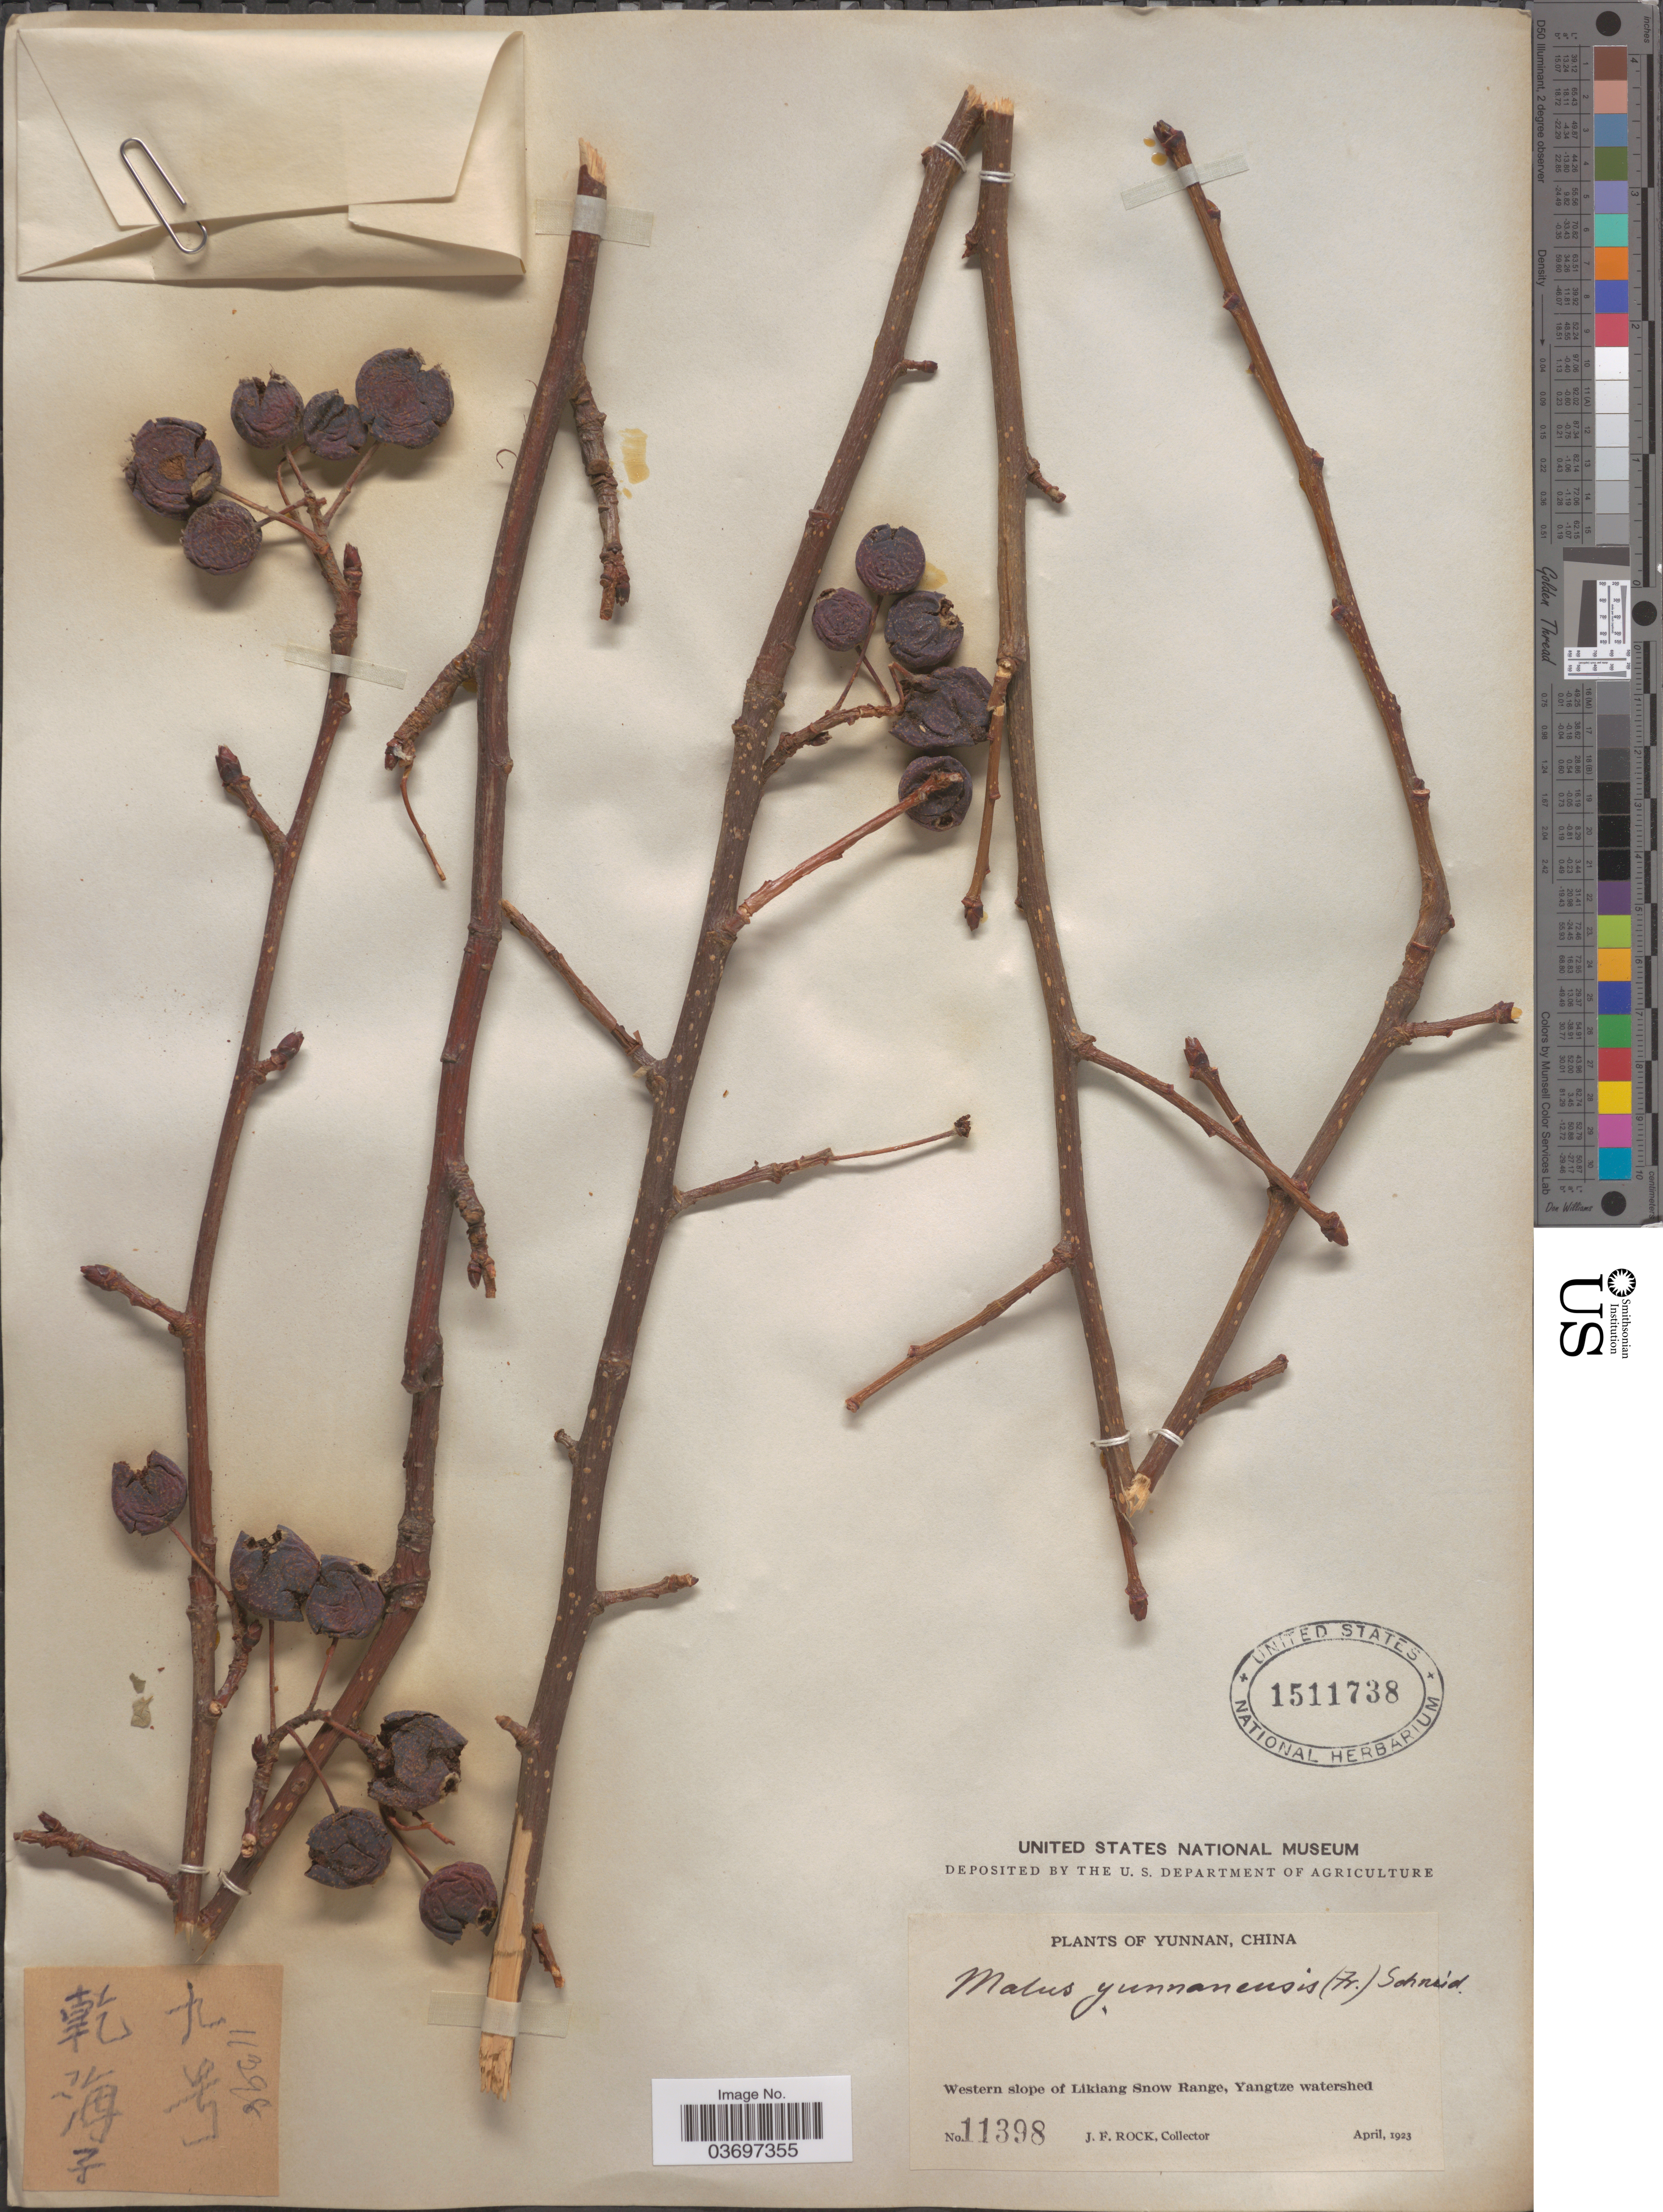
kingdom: Plantae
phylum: Tracheophyta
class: Magnoliopsida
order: Rosales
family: Rosaceae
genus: Malus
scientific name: Malus yunnanensis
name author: (Franch.) C.K. Schneid.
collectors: J. Rock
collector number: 11398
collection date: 1923-04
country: China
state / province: Yunnan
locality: Western slope of Likiang Snow Range, Yangtze watershed.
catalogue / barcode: US 1511738